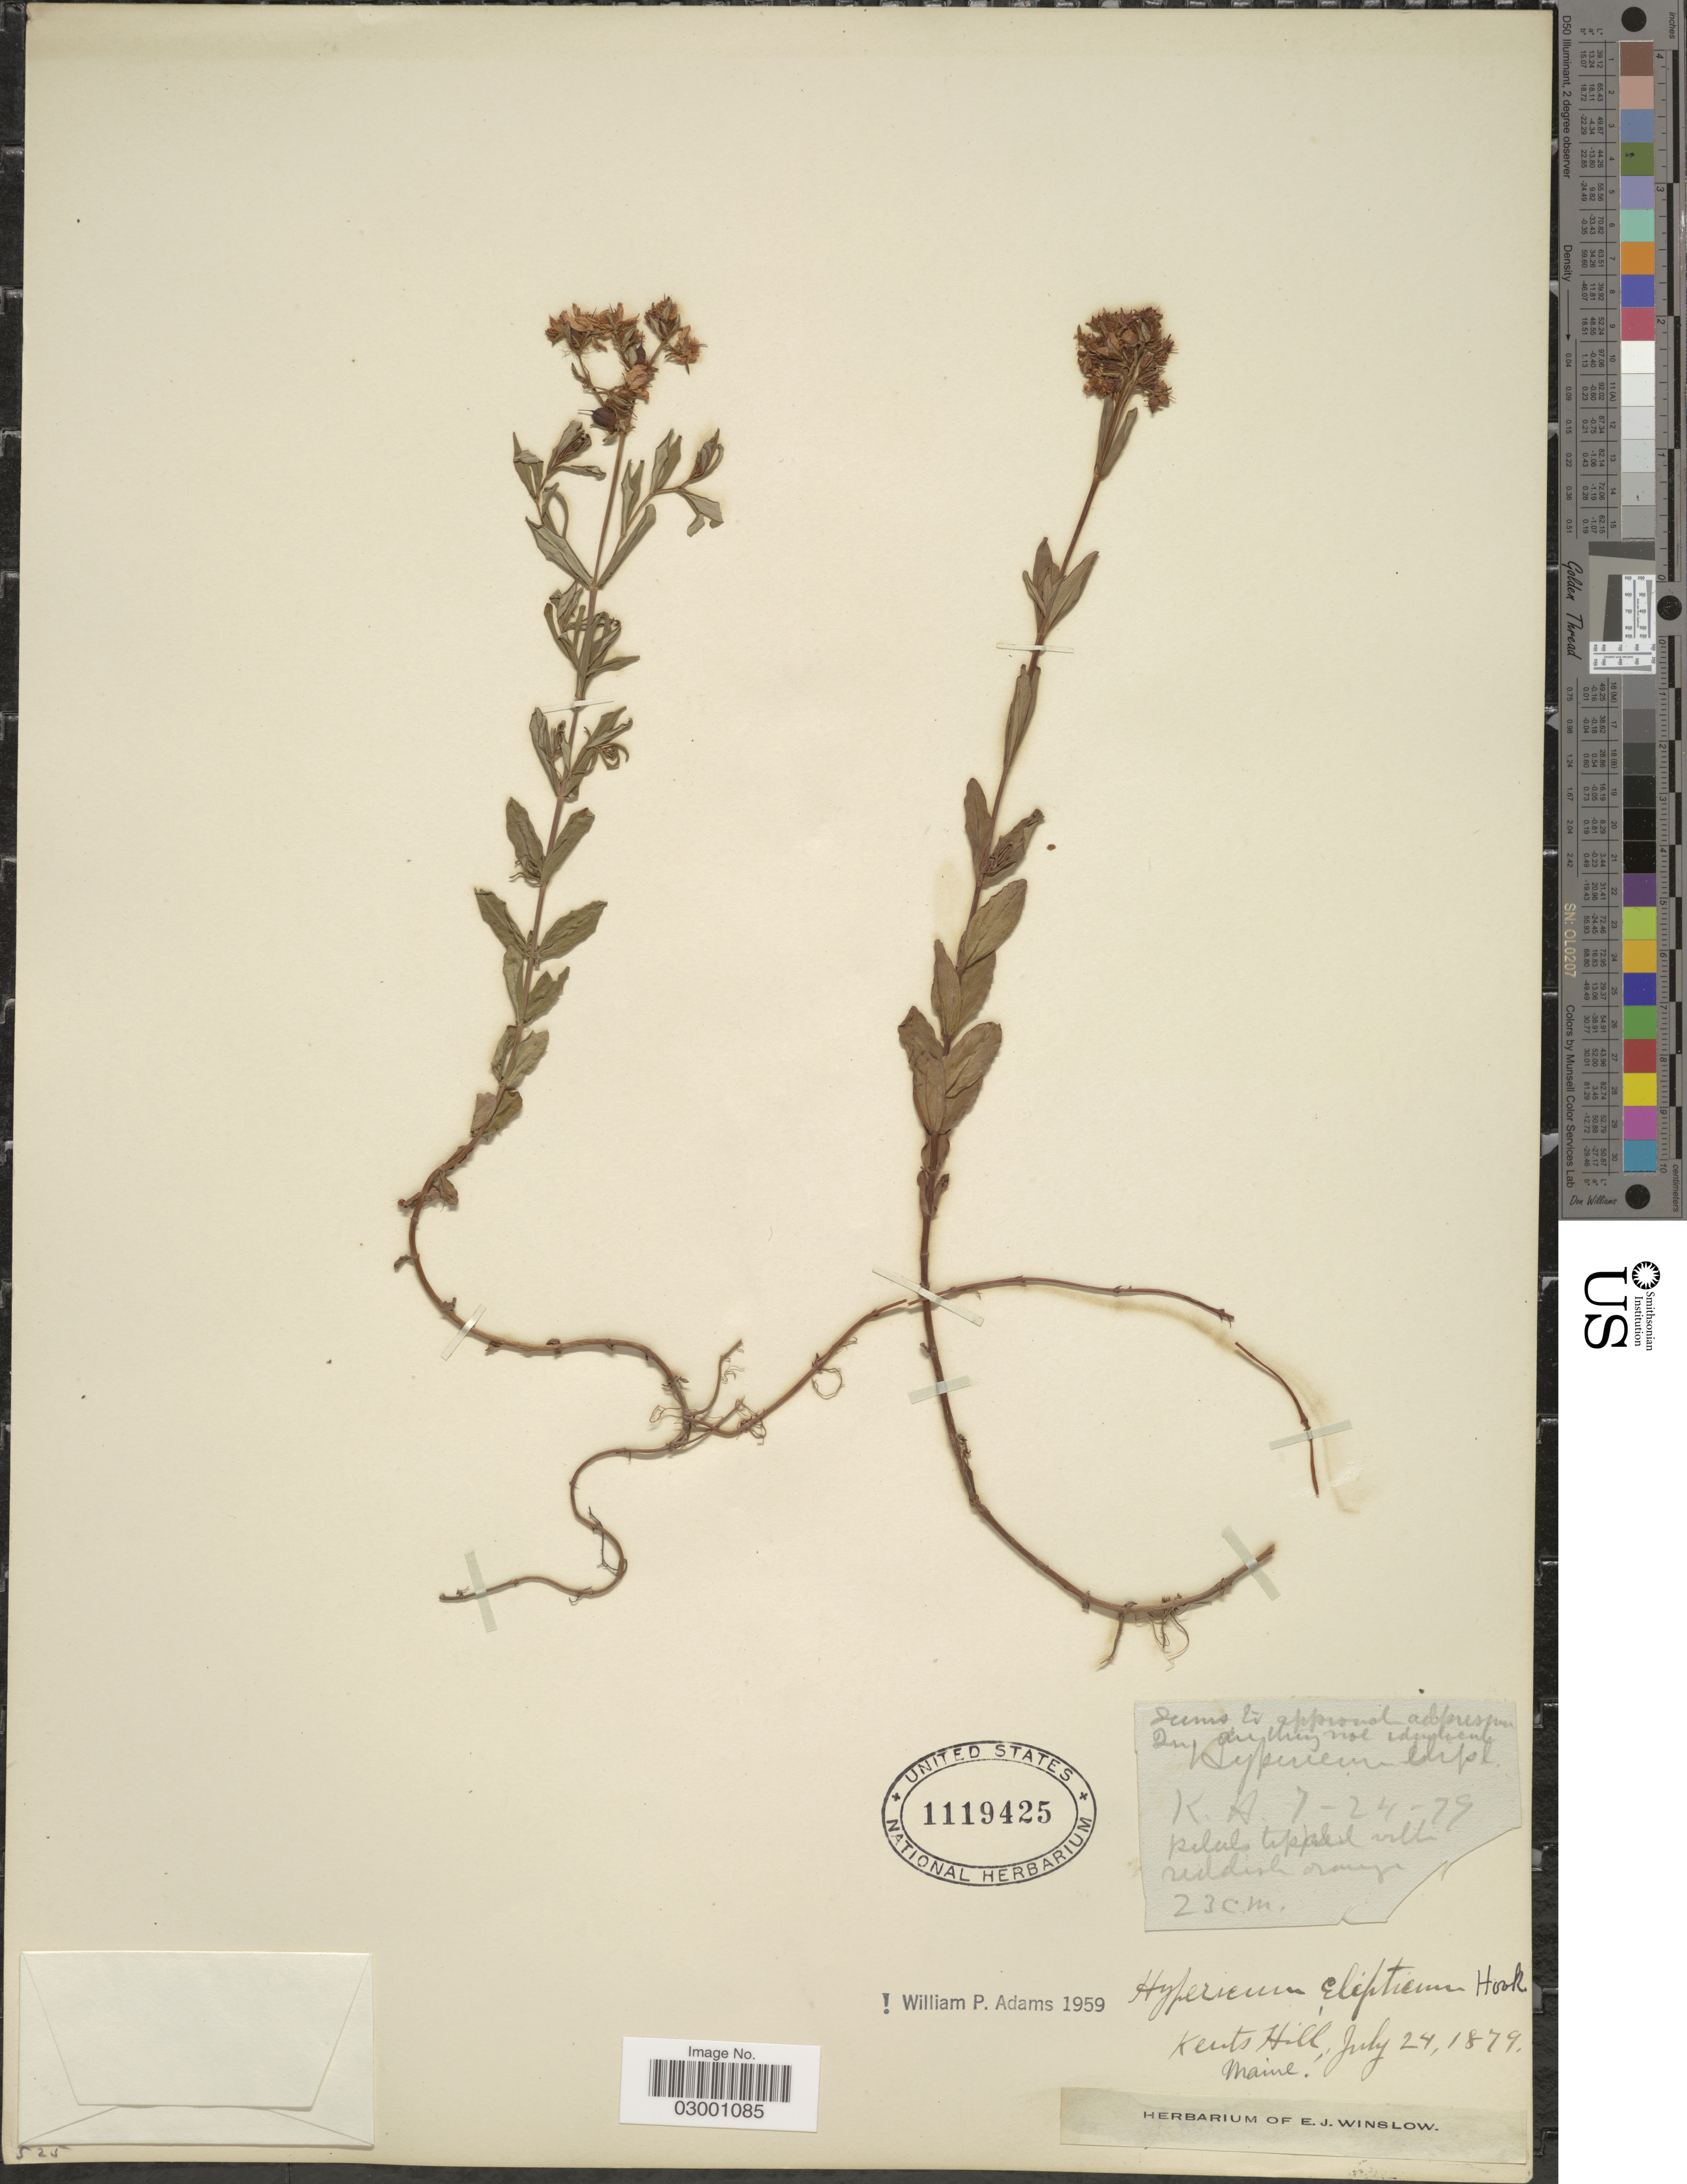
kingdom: Plantae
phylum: Tracheophyta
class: Magnoliopsida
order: Malpighiales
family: Hypericaceae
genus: Hypericum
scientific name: Hypericum ellipticum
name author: Hook.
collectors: ex herb. E. J. Winslow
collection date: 1879-07-24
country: United States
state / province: Maine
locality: Kents Hill.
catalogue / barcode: US 1119425